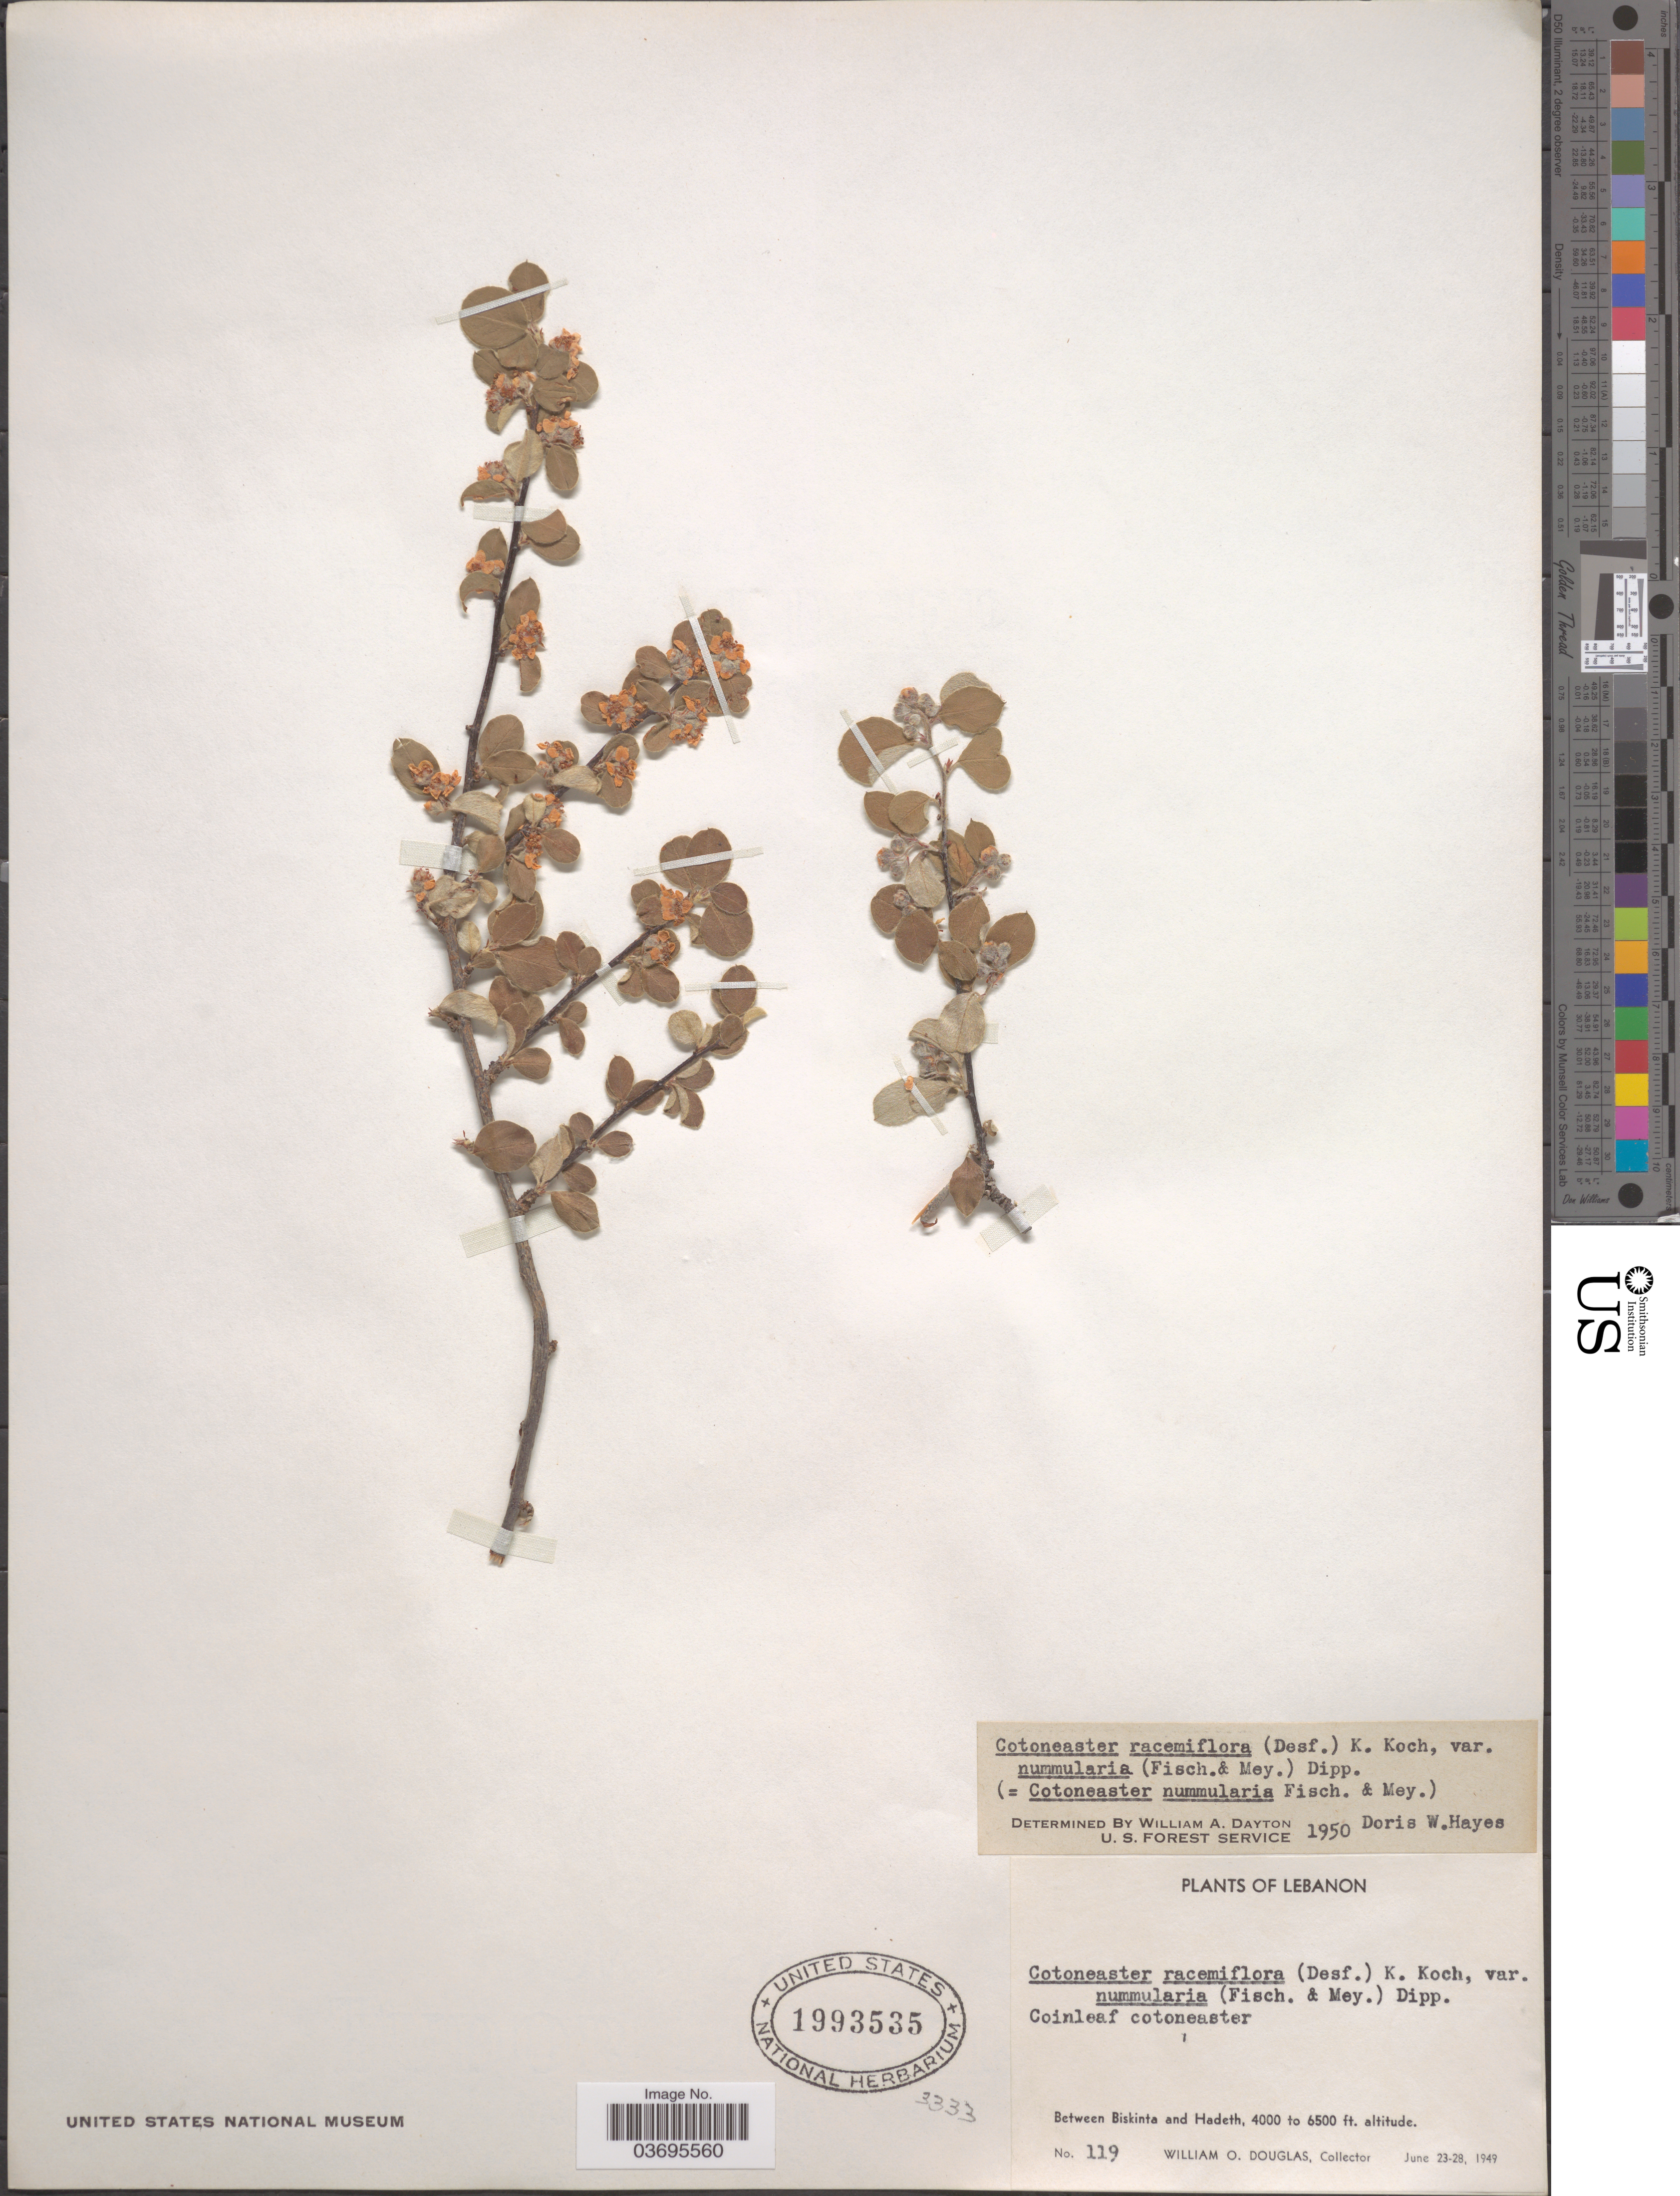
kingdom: Plantae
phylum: Tracheophyta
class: Magnoliopsida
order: Rosales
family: Rosaceae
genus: Cotoneaster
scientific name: Cotoneaster racemiflorus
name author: (Desf.) K. Koch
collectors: W. Douglas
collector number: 119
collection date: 1949-06-23/1949-06-28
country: Lebanon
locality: Between Biskinta and Hadeth.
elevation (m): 1219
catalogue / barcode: US 1993535